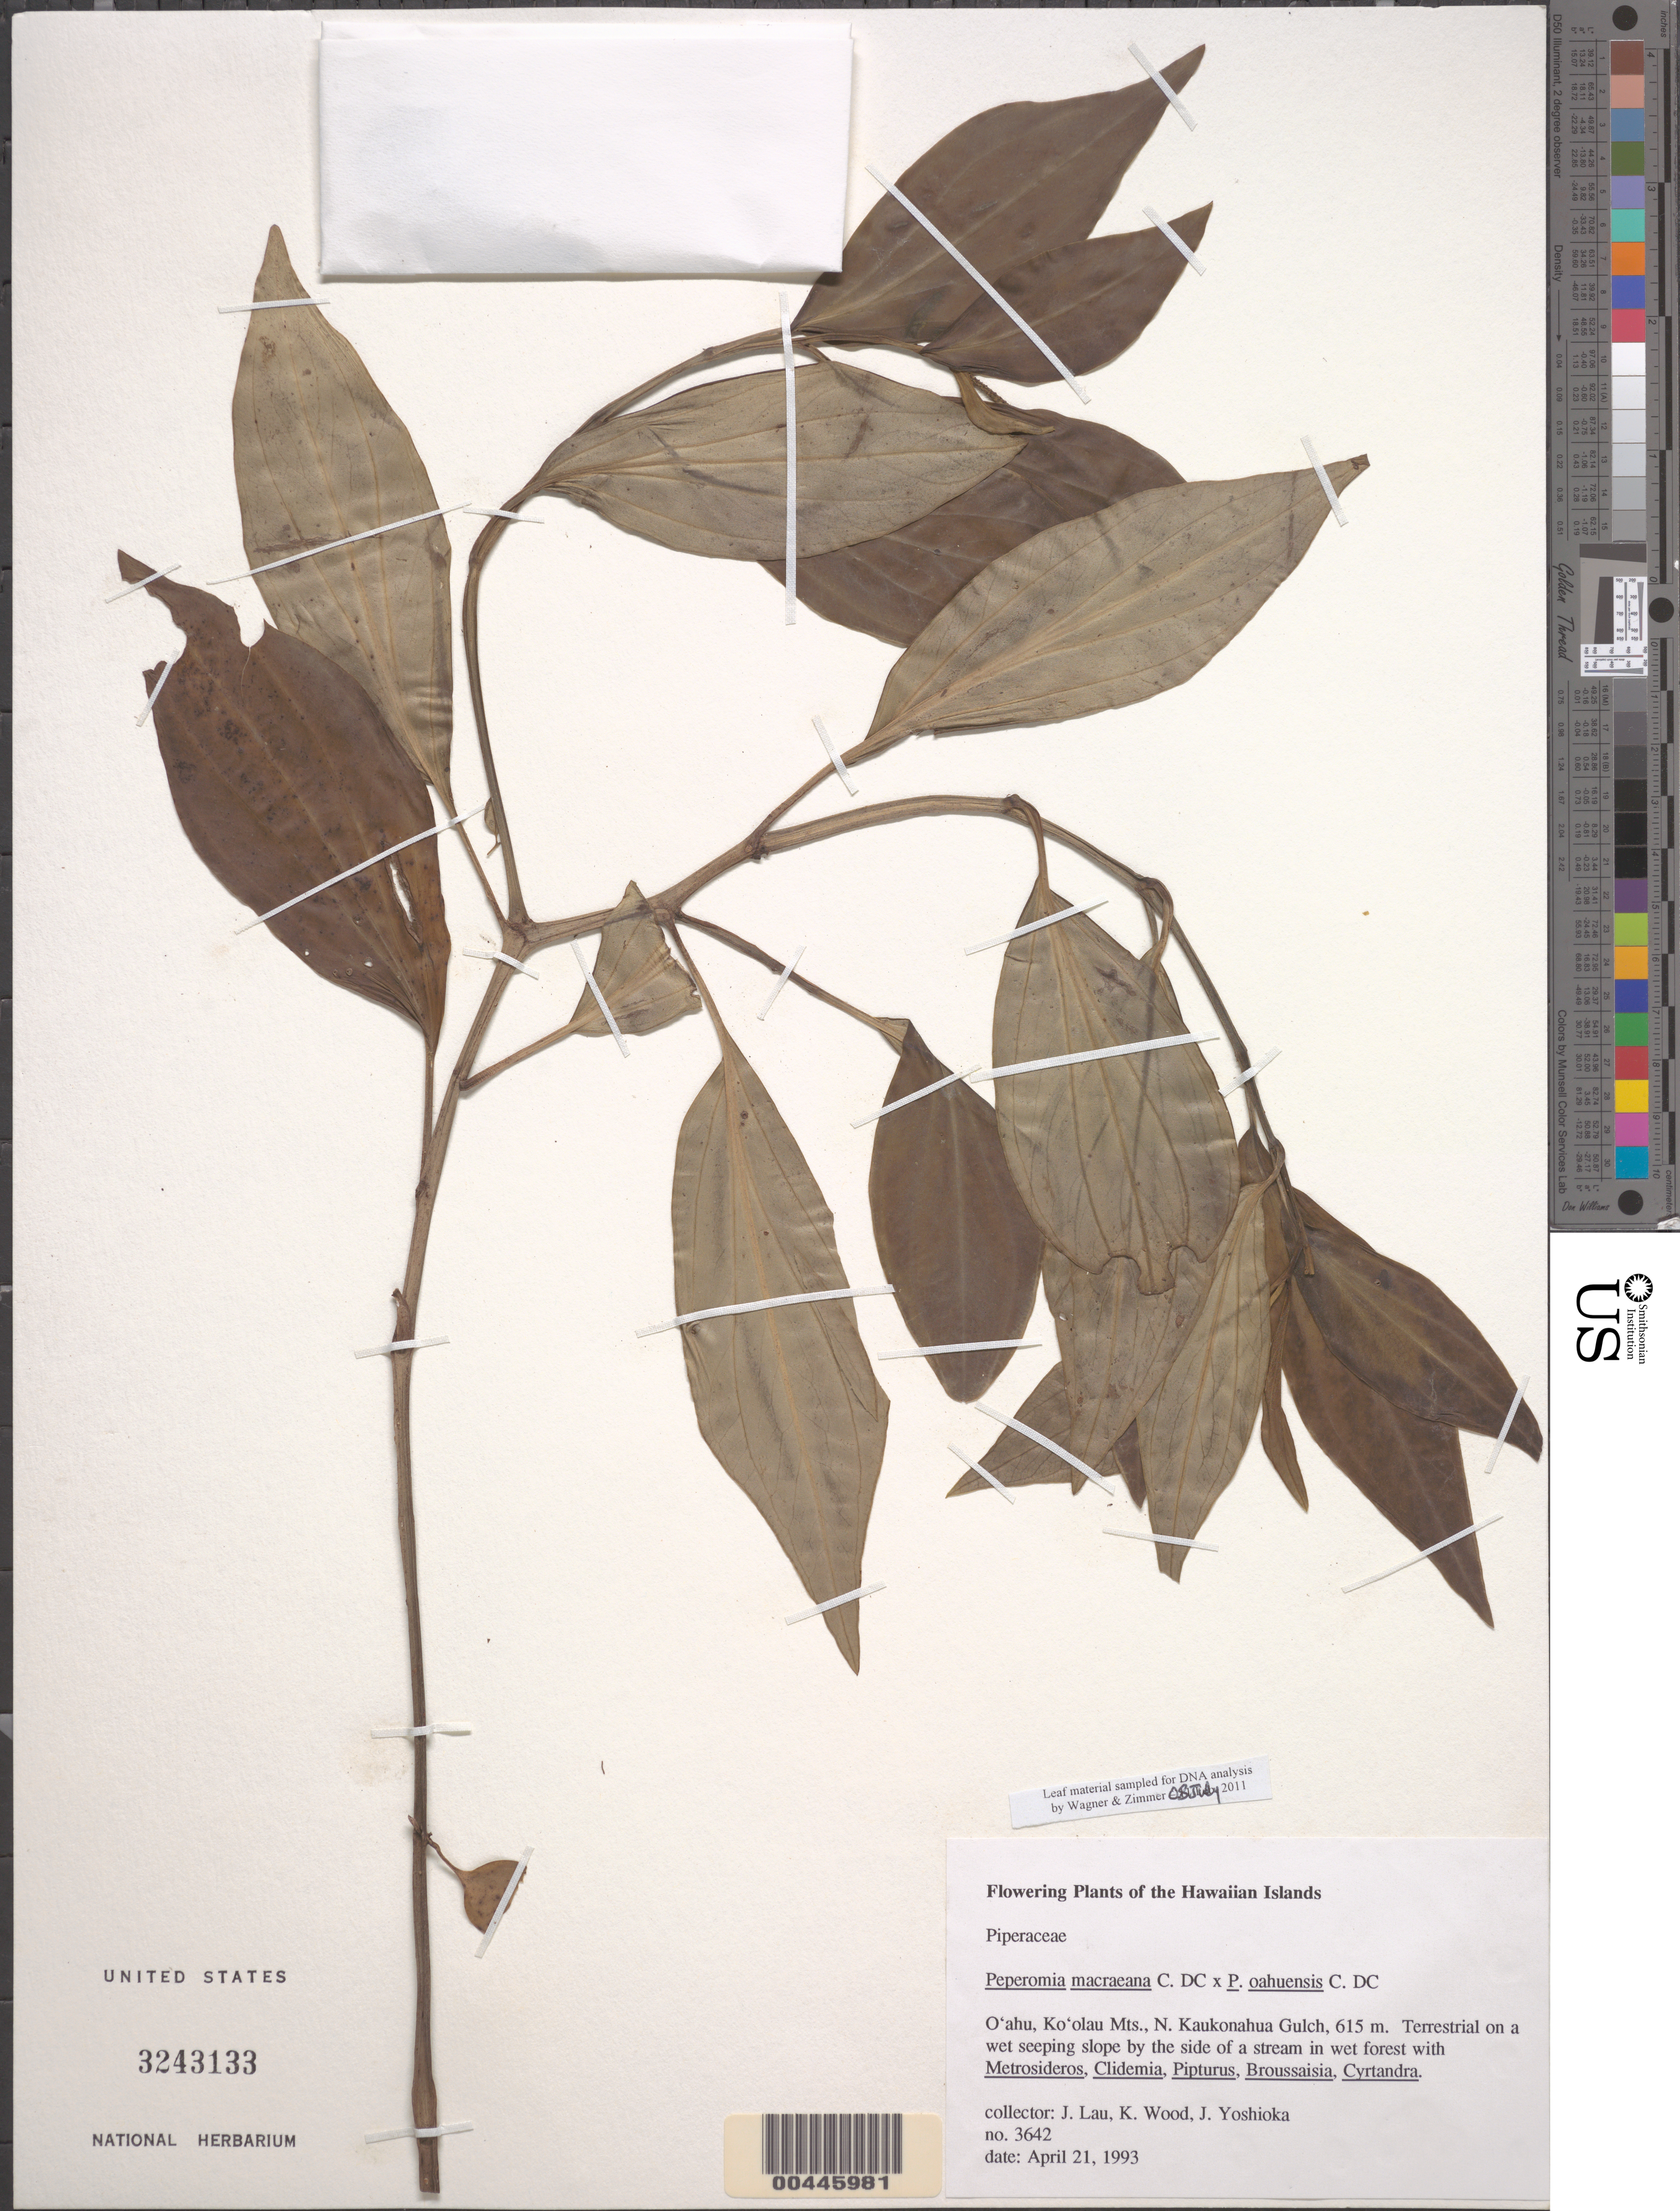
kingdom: Plantae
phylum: Tracheophyta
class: Magnoliopsida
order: Piperales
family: Piperaceae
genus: Peperomia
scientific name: Peperomia macraeana x P. oahuensis C. DC.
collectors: J. Lau, K. Wood & J. Yoshioka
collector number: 3642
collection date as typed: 21 Apr 1993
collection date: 1993-04-21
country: United States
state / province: Hawaii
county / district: Honolulu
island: Oahu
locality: Koolau Mts., N Kaukonahua Gulch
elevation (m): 615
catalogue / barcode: US 3243133